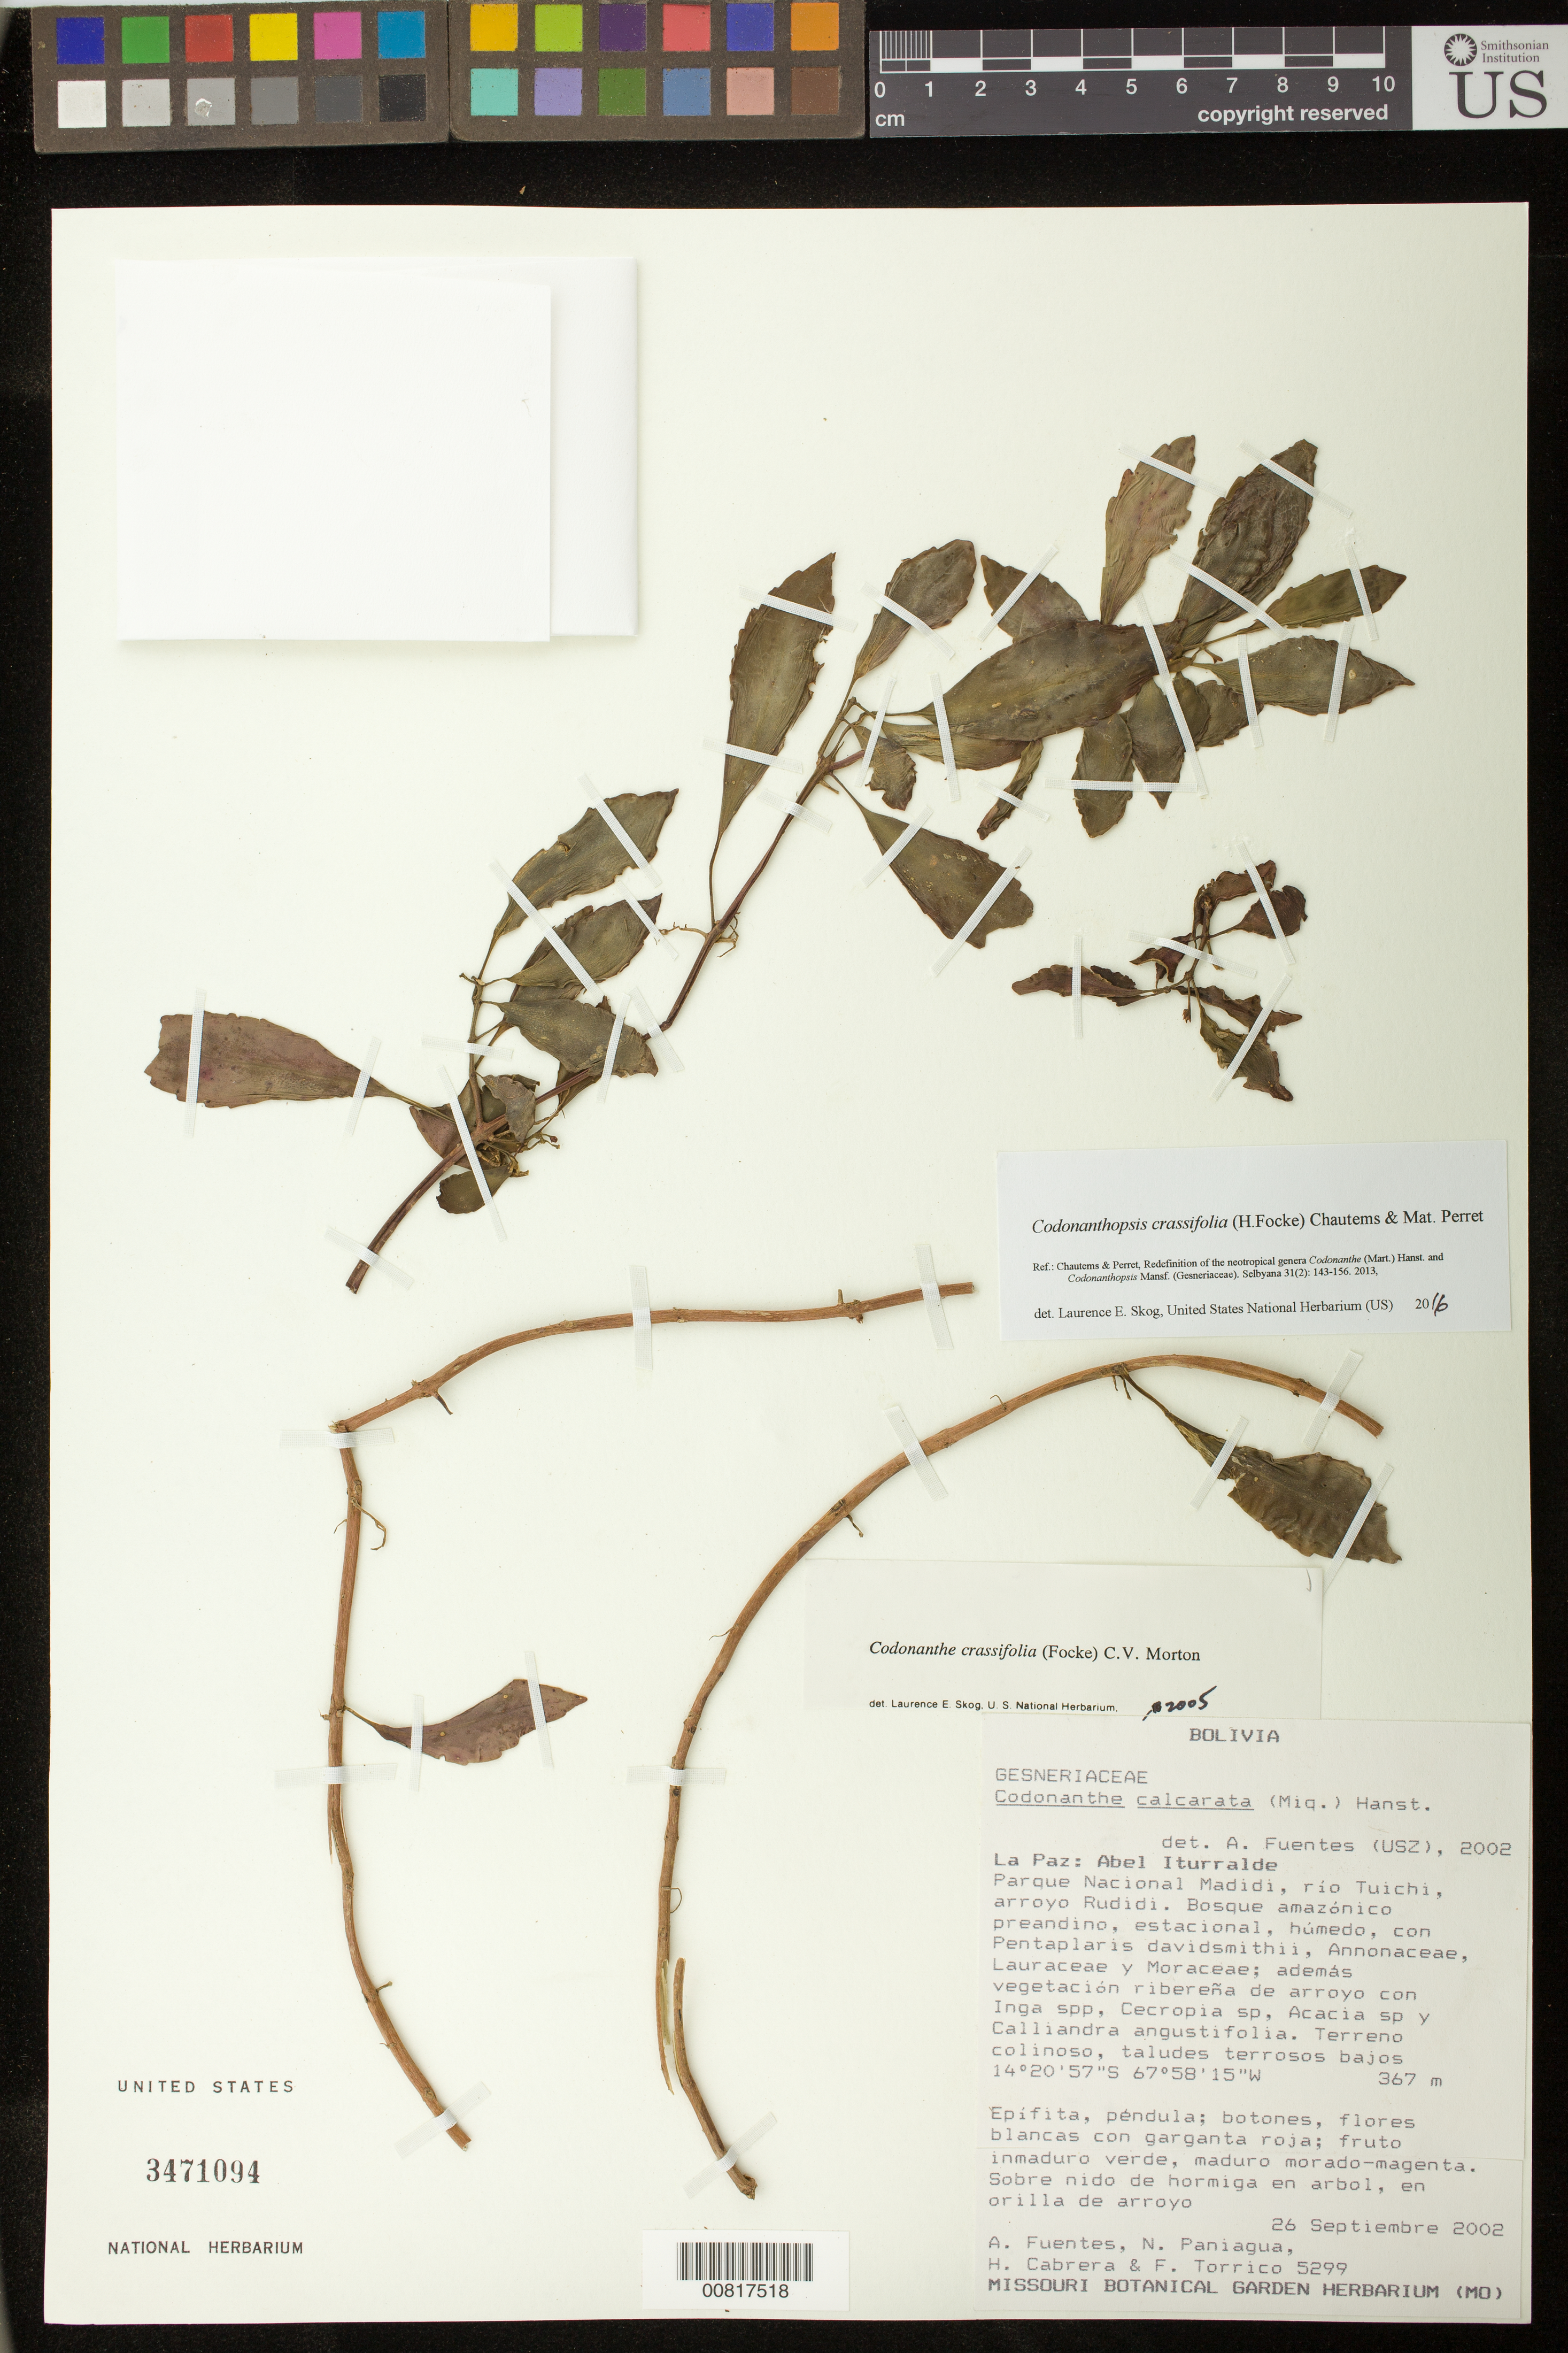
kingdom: Plantae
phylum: Tracheophyta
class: Magnoliopsida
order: Lamiales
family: Gesneriaceae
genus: Codonanthopsis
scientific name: Codonanthopsis crassifolia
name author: (H. Focke) Chautems & Mat.Perret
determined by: Skog, Laurence E.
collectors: A. Fuentes, N. Paniagua, H. Cabrera & F. Torrico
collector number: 5299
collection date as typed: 26 Sep 2002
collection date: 2002-09-26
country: Bolivia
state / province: La Paz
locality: La Paz: Abel Iturralde. Parque Nacional Madidi, río Tuichi, arroyo Rudidi.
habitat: Bosque amazónico preandino, estacional, húmedo; además vegetación ribereña; terreno colinoso, taludes terrosos bajos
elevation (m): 367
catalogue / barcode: US 3471094